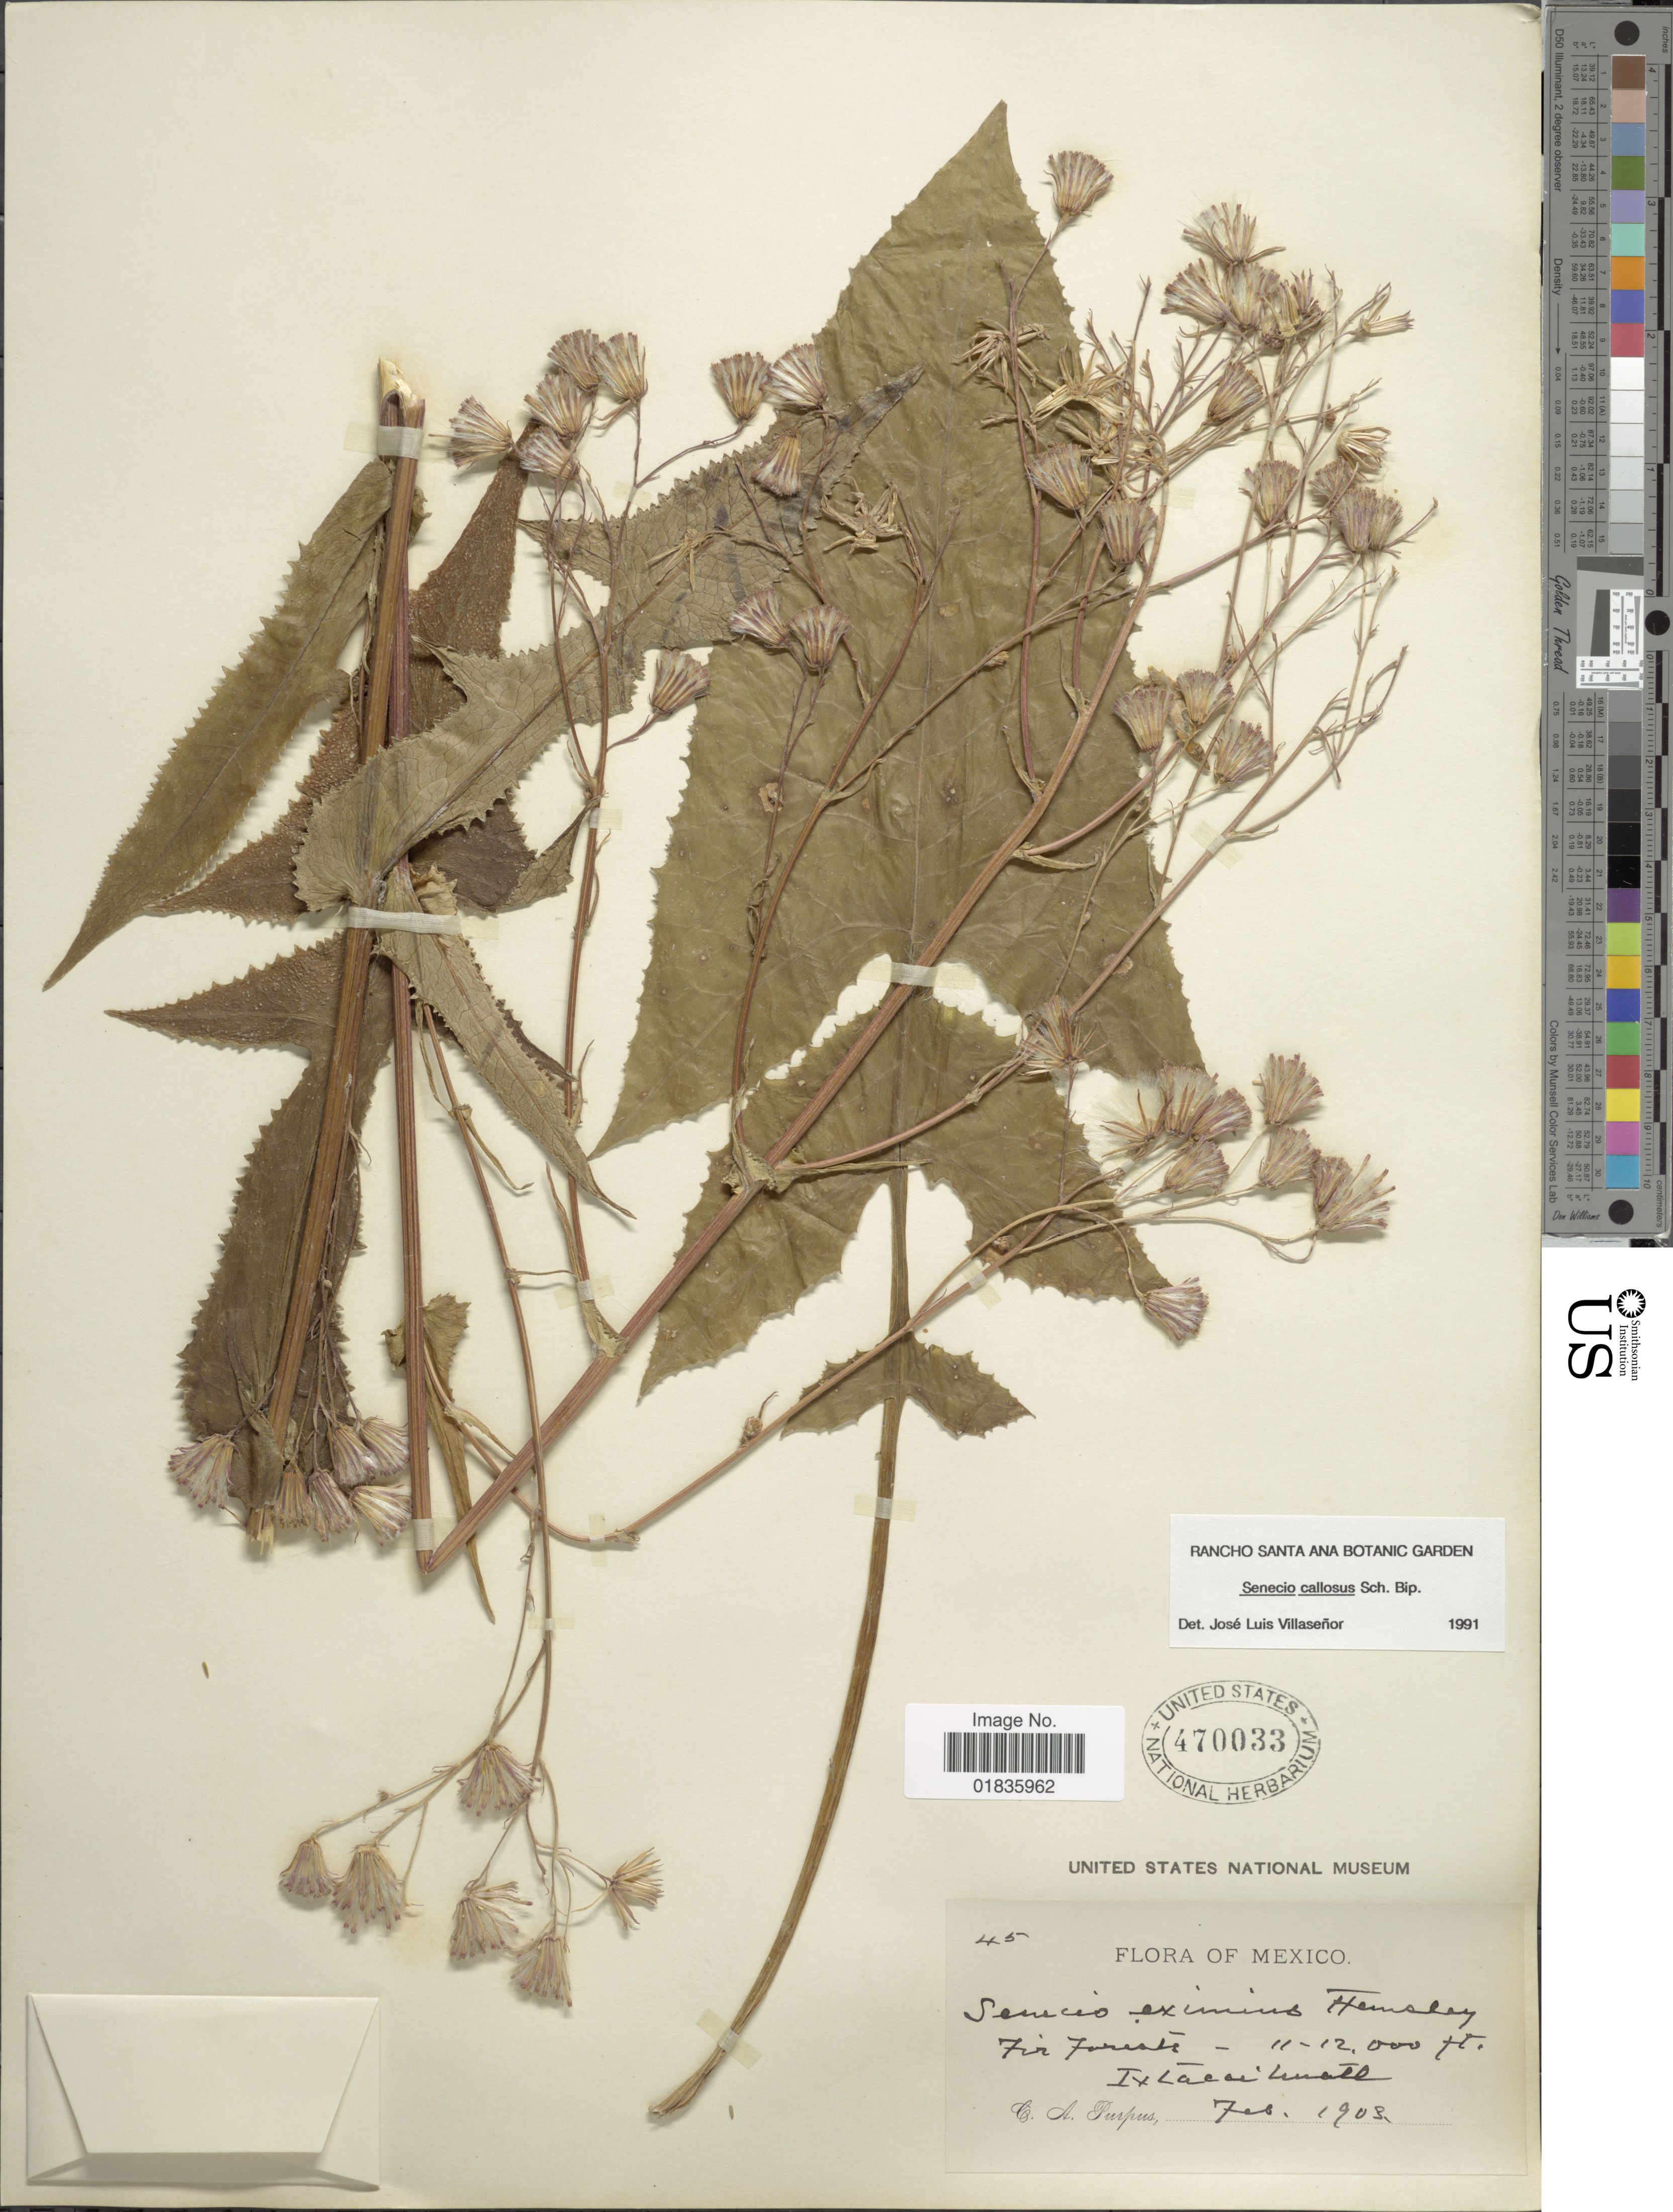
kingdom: Plantae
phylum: Tracheophyta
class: Magnoliopsida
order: Asterales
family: Asteraceae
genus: Senecio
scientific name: Senecio callosus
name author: Sch. Bip.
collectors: C. A. Purpus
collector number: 45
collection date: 1903-02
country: Mexico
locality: Fir Forest, Ixtaccihuatl.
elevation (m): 3353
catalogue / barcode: US 470033